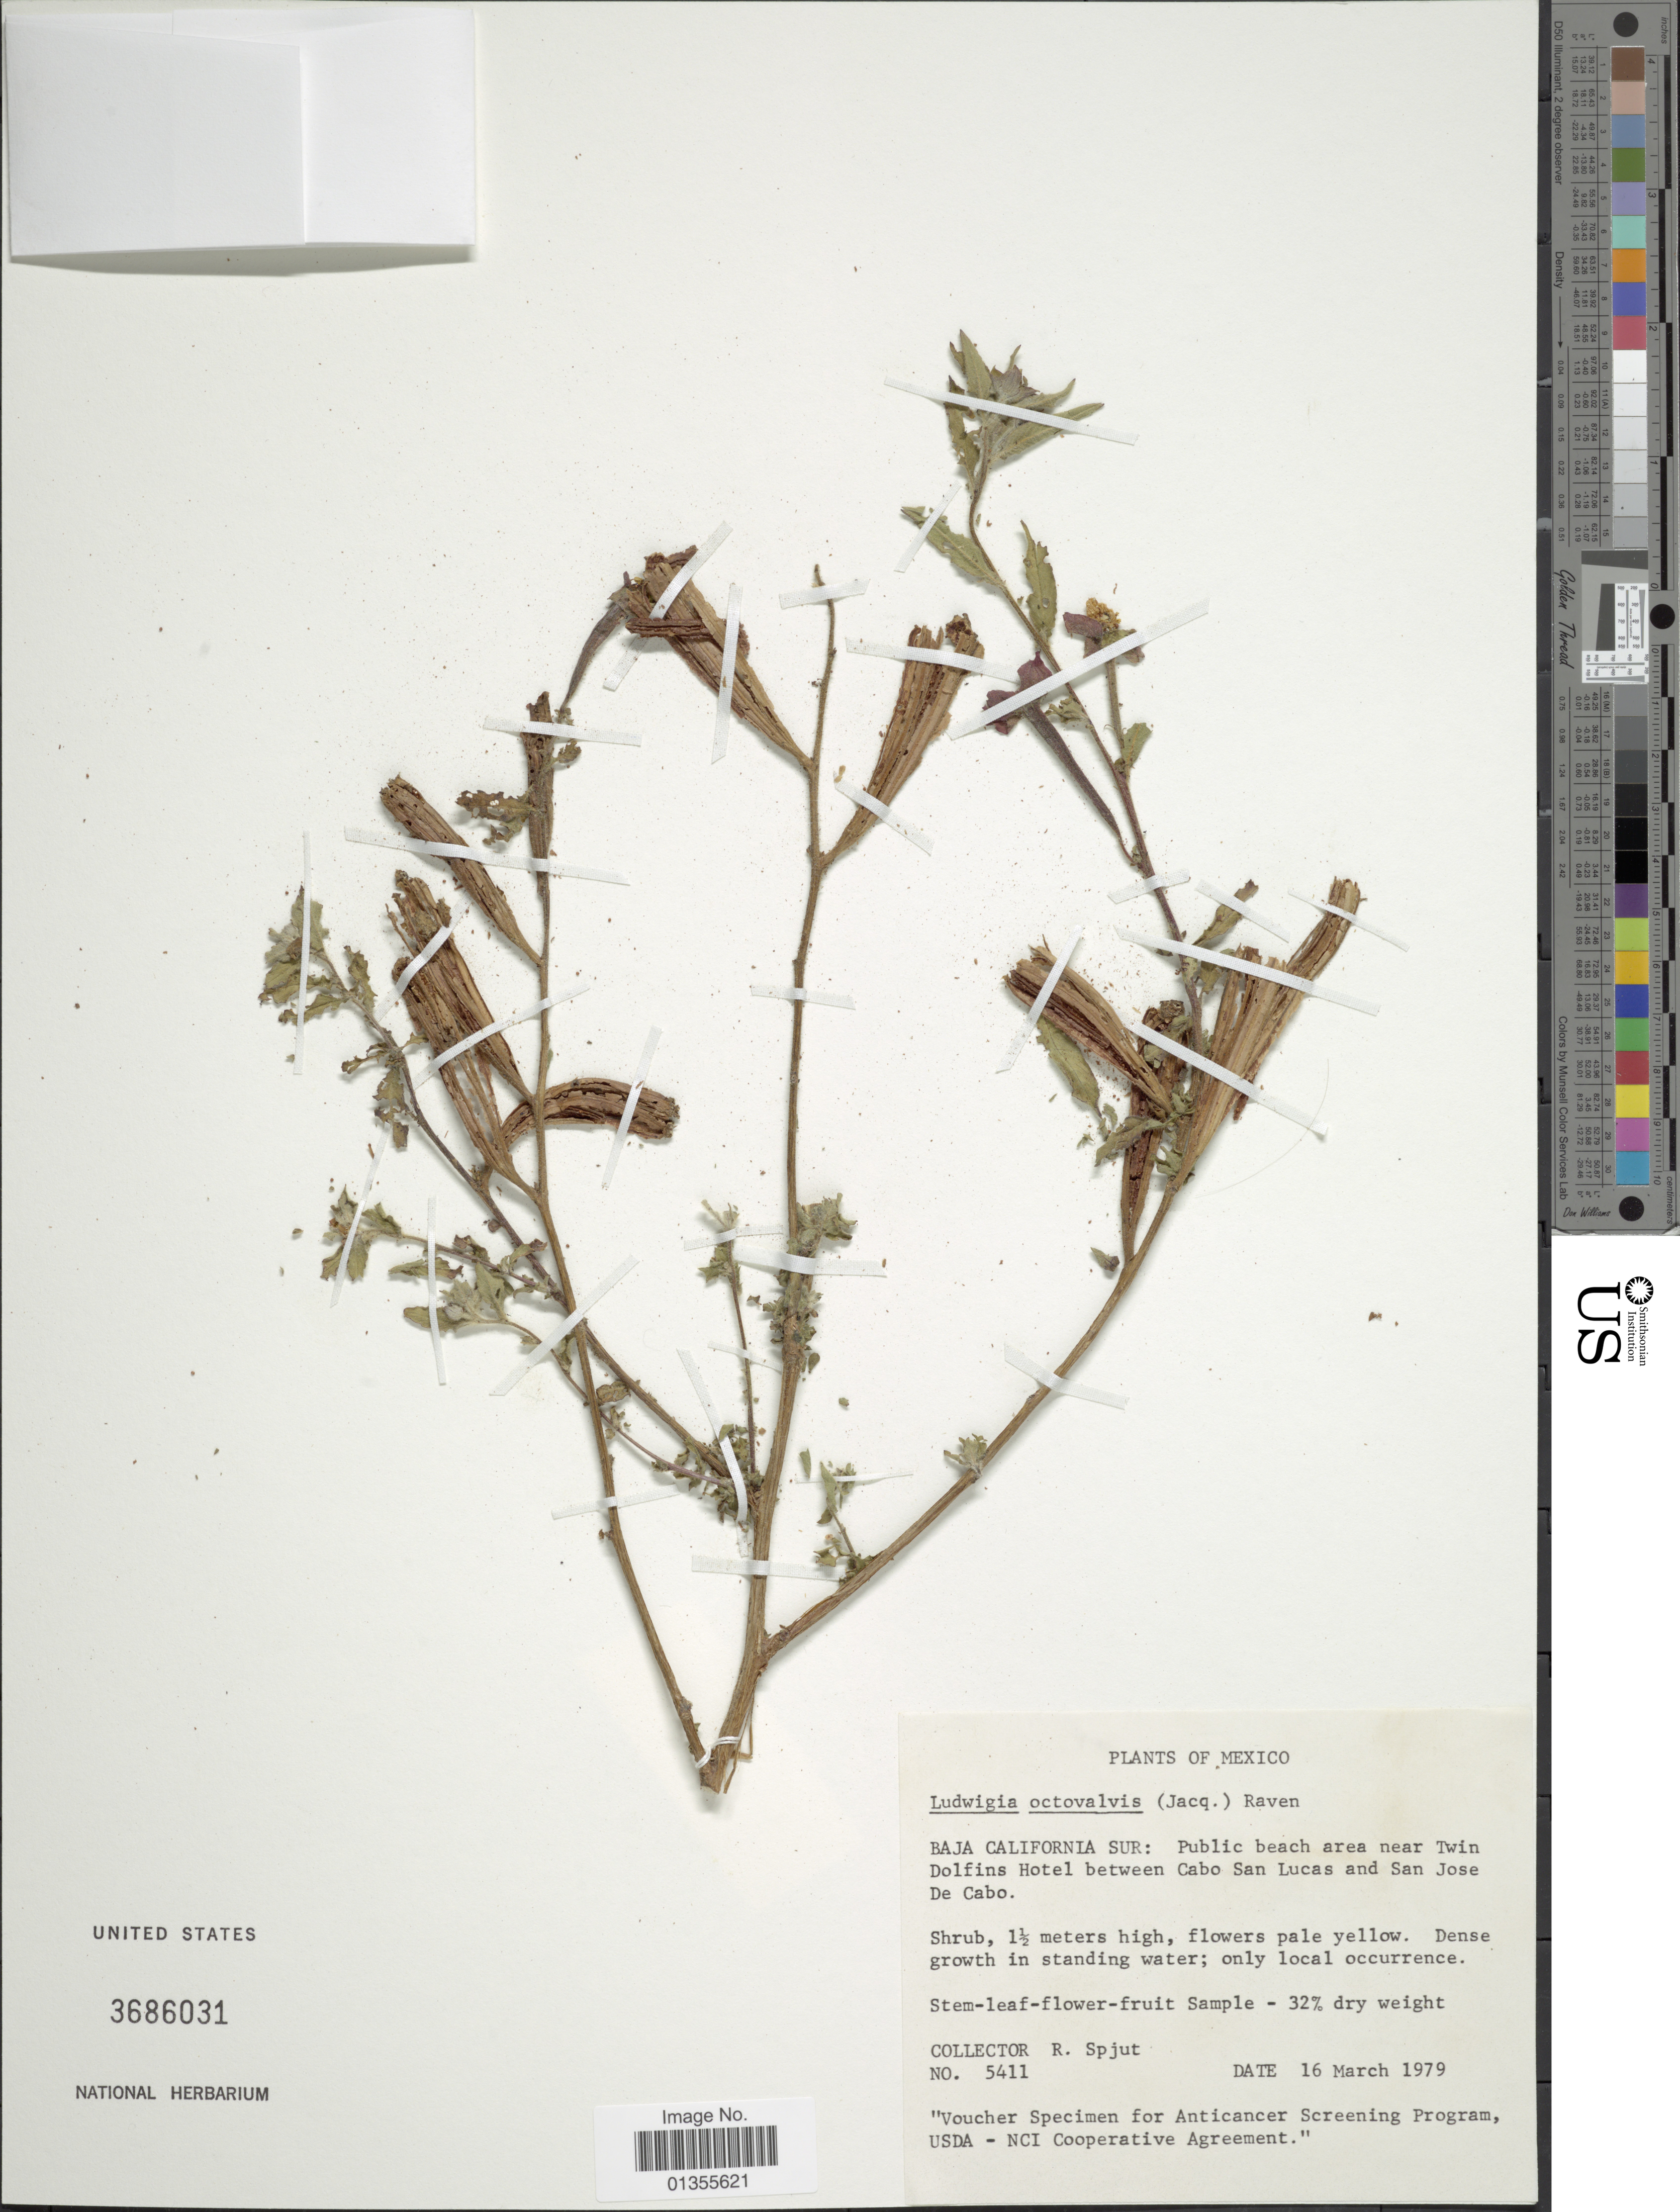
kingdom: Plantae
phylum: Tracheophyta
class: Magnoliopsida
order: Myrtales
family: Onagraceae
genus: Ludwigia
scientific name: Ludwigia octovalvis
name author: (Jacq.) P.H. Raven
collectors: R. Spjut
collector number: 5411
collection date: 1979-03-16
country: Mexico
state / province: Baja California Sur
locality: Baja California Sur: Public beach area near Twin Dolfins Hotel between CaboSan Lucas and San Jose De Cabo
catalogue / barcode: US 3686031